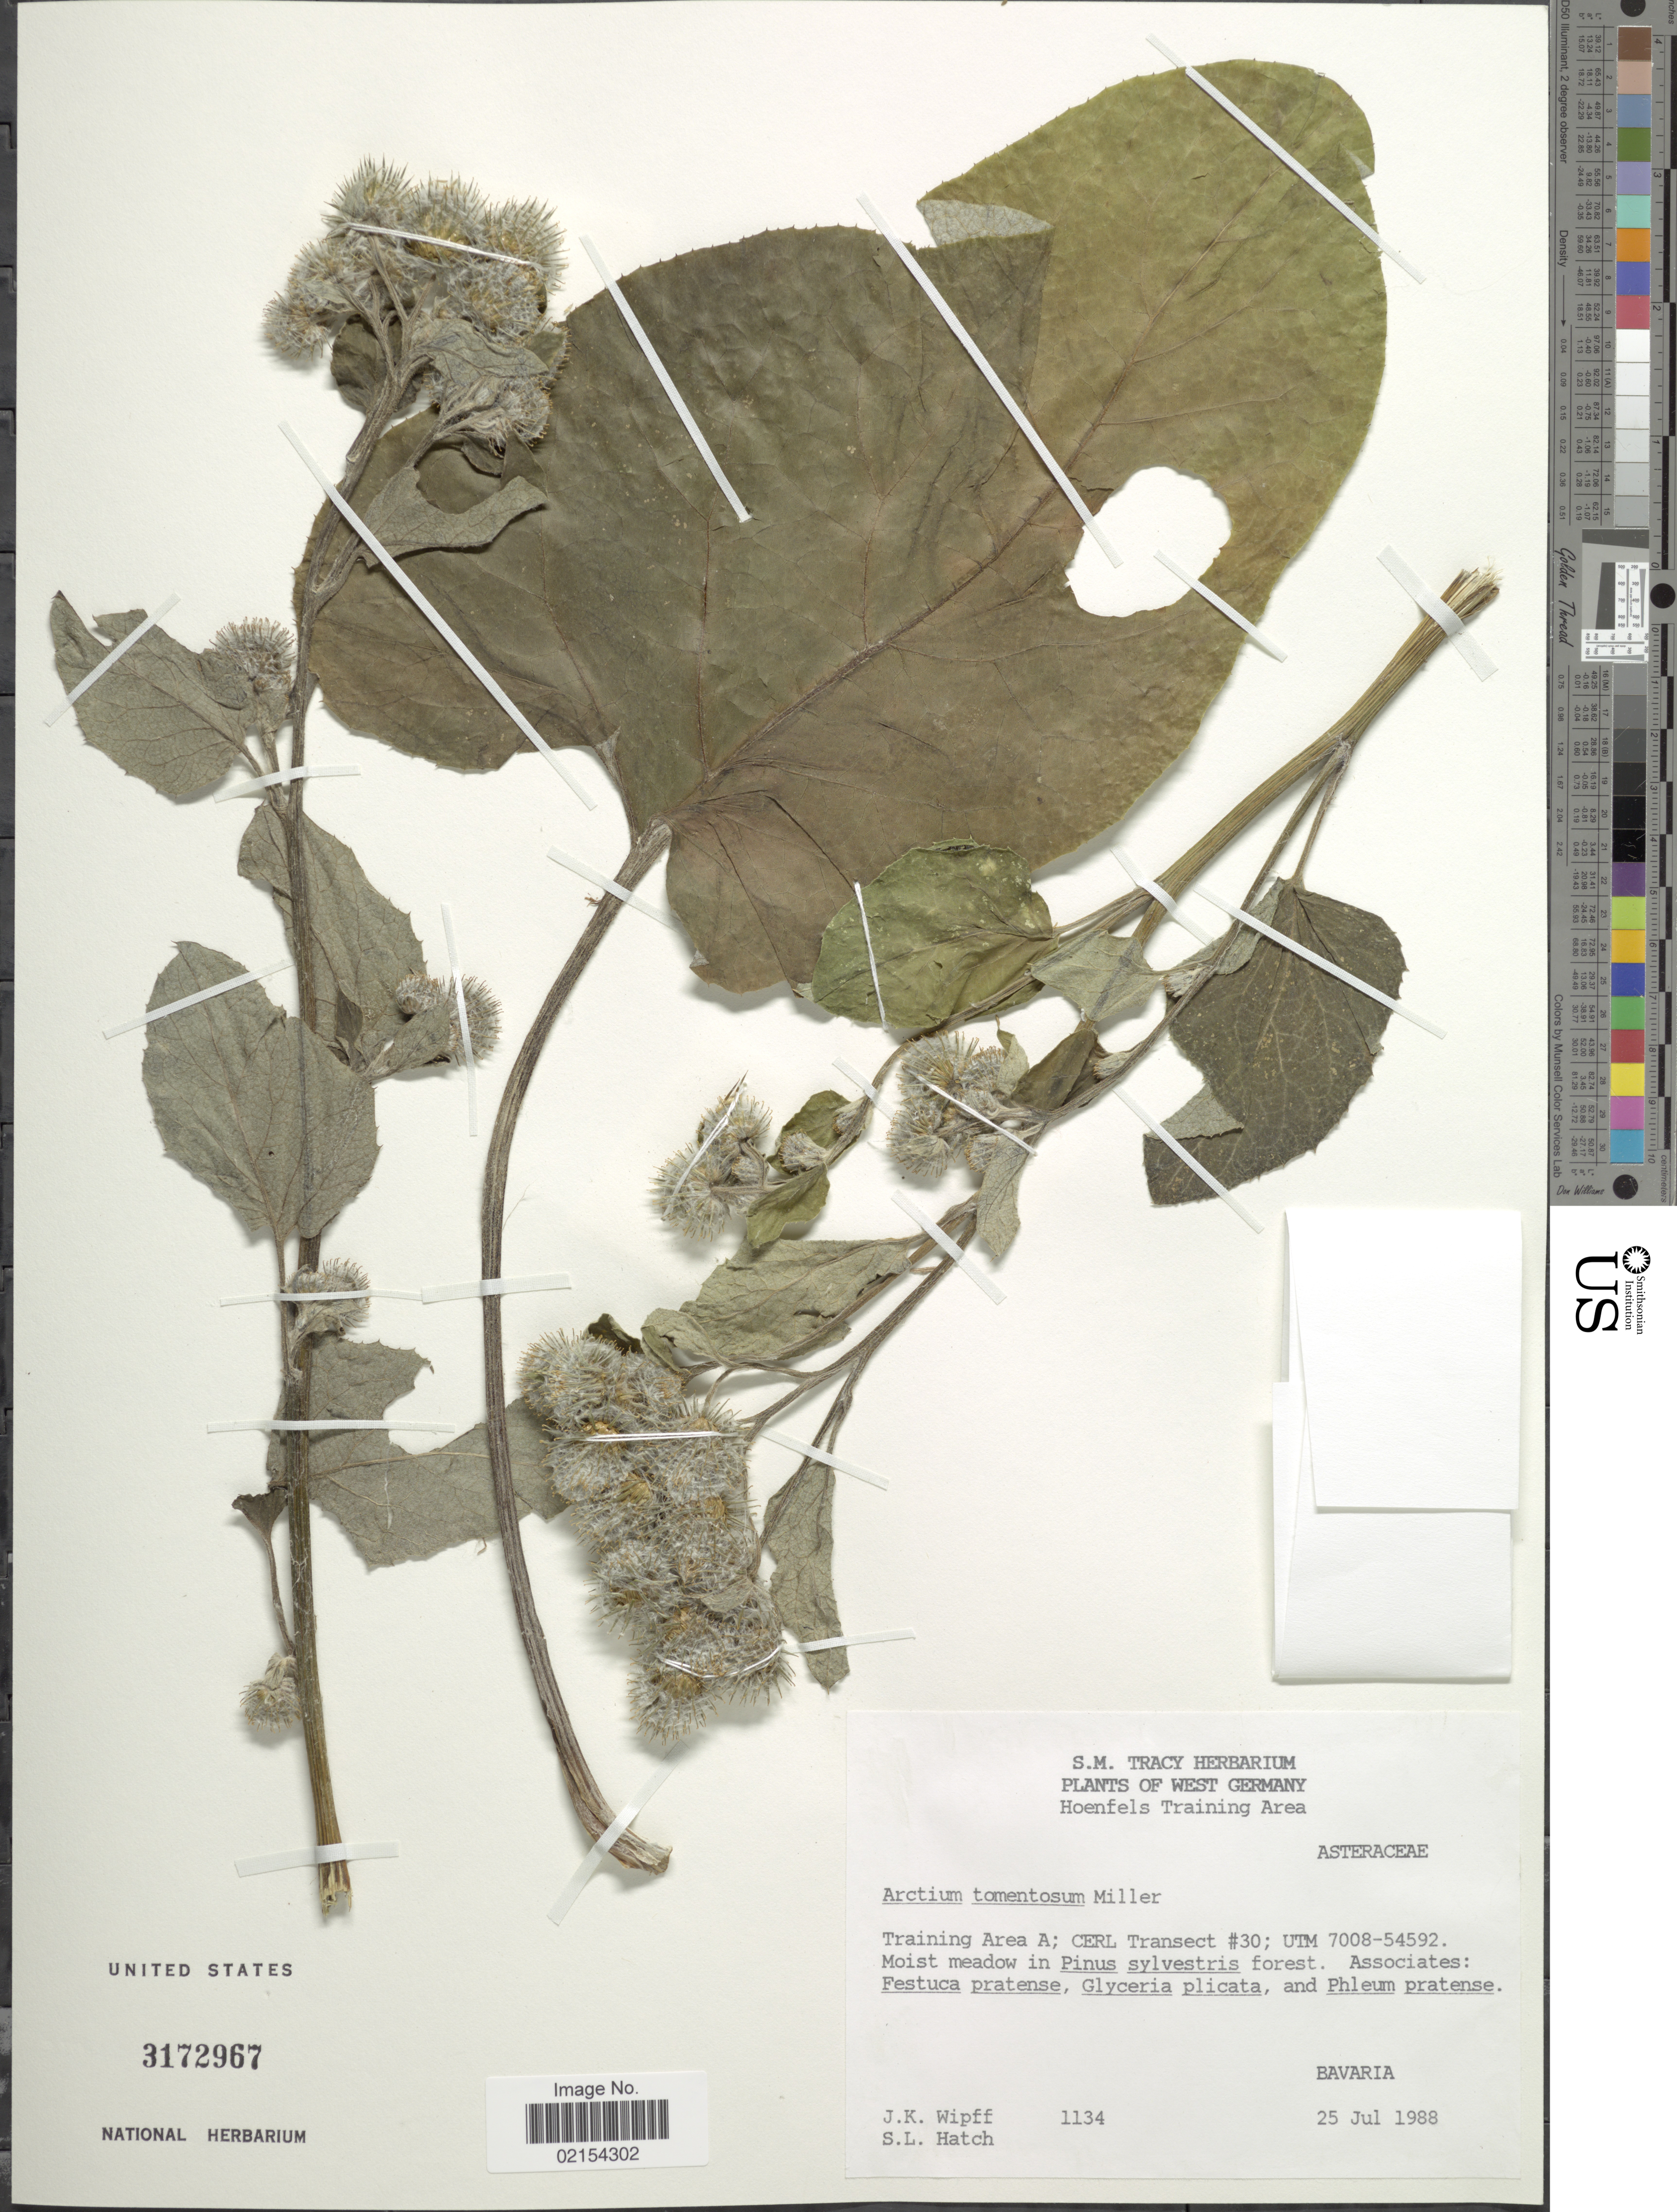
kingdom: Plantae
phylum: Tracheophyta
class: Magnoliopsida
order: Asterales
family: Asteraceae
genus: Arctium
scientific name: Arctium tomentosum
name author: Mill.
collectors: J. K. Wipff & S. Hatch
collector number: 1134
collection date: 1988-07-25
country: Germany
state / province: Bayern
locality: West Germany. Hoenfels Training Area A; CERL Transect #30 UTM 7008-54592. Bavaria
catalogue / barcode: US 3172967